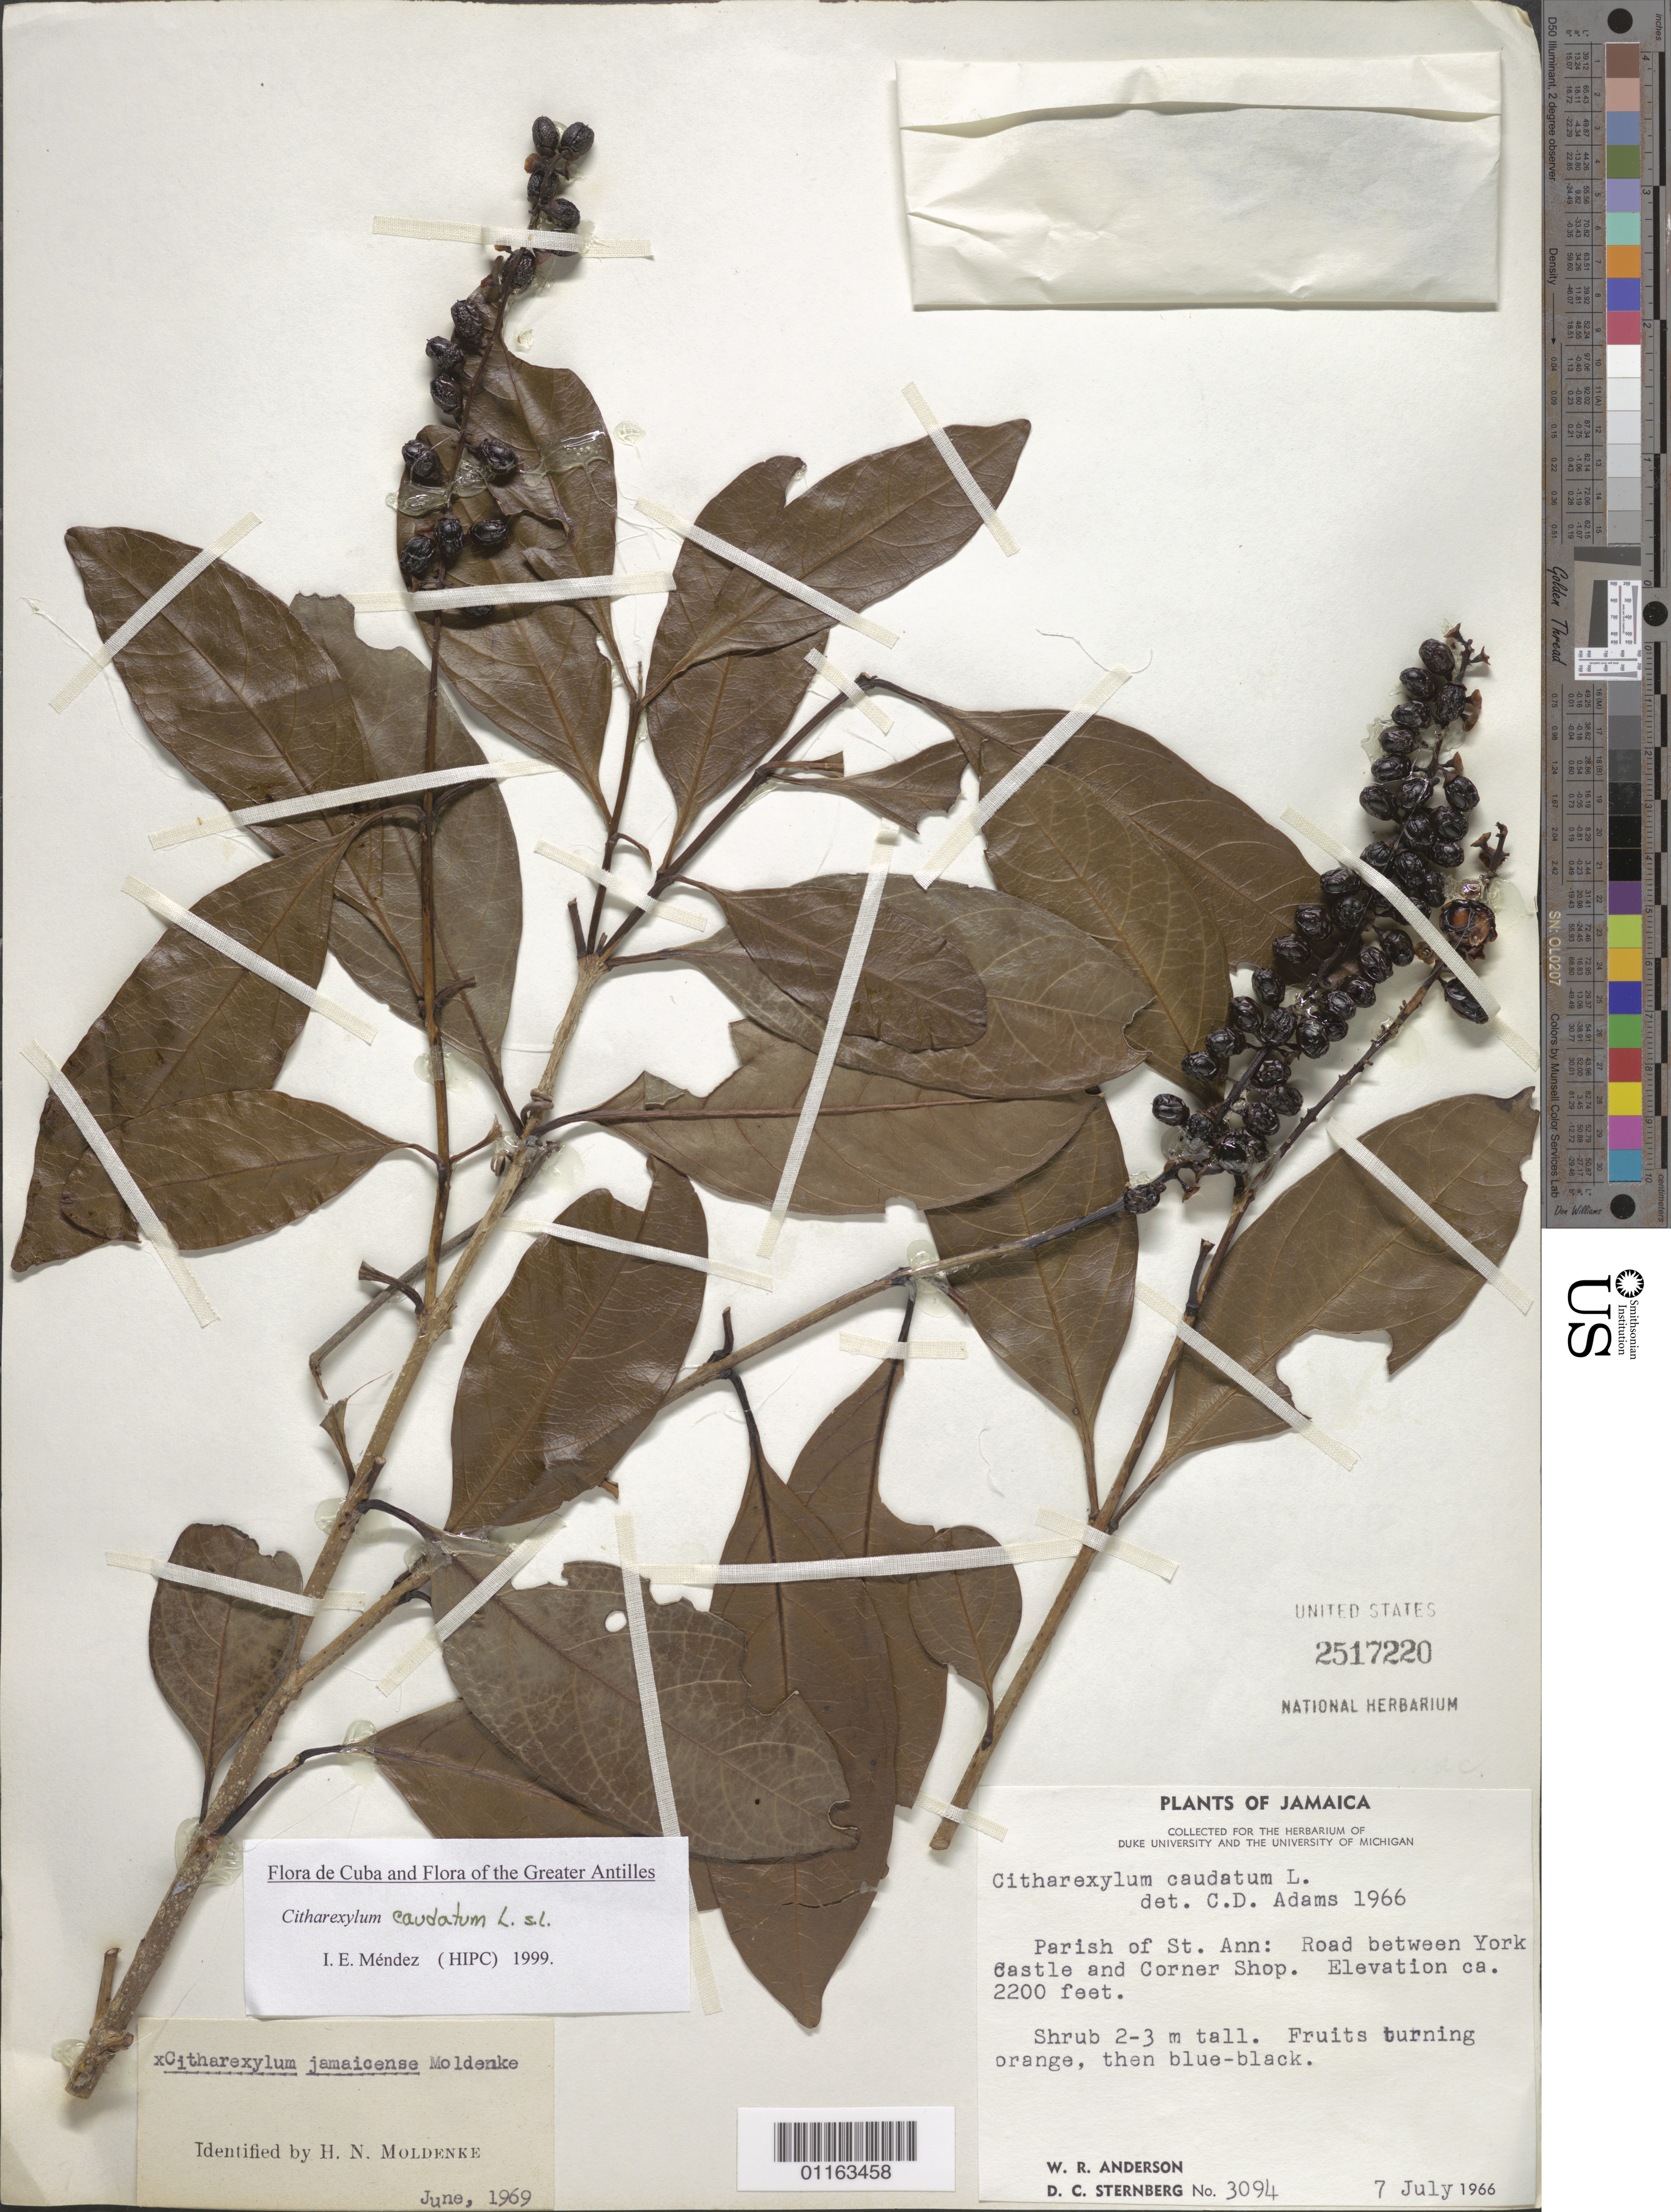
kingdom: Plantae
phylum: Tracheophyta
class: Magnoliopsida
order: Lamiales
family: Verbenaceae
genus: Citharexylum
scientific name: Citharexylum caudatum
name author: L.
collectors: W. R. Anderson & D. Sternberg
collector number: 3094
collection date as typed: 07 Jul 1966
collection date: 1966-07-07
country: Jamaica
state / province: Saint Ann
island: Jamaica I.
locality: Road between York Castle and Corner Shop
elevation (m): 671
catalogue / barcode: US 2517220